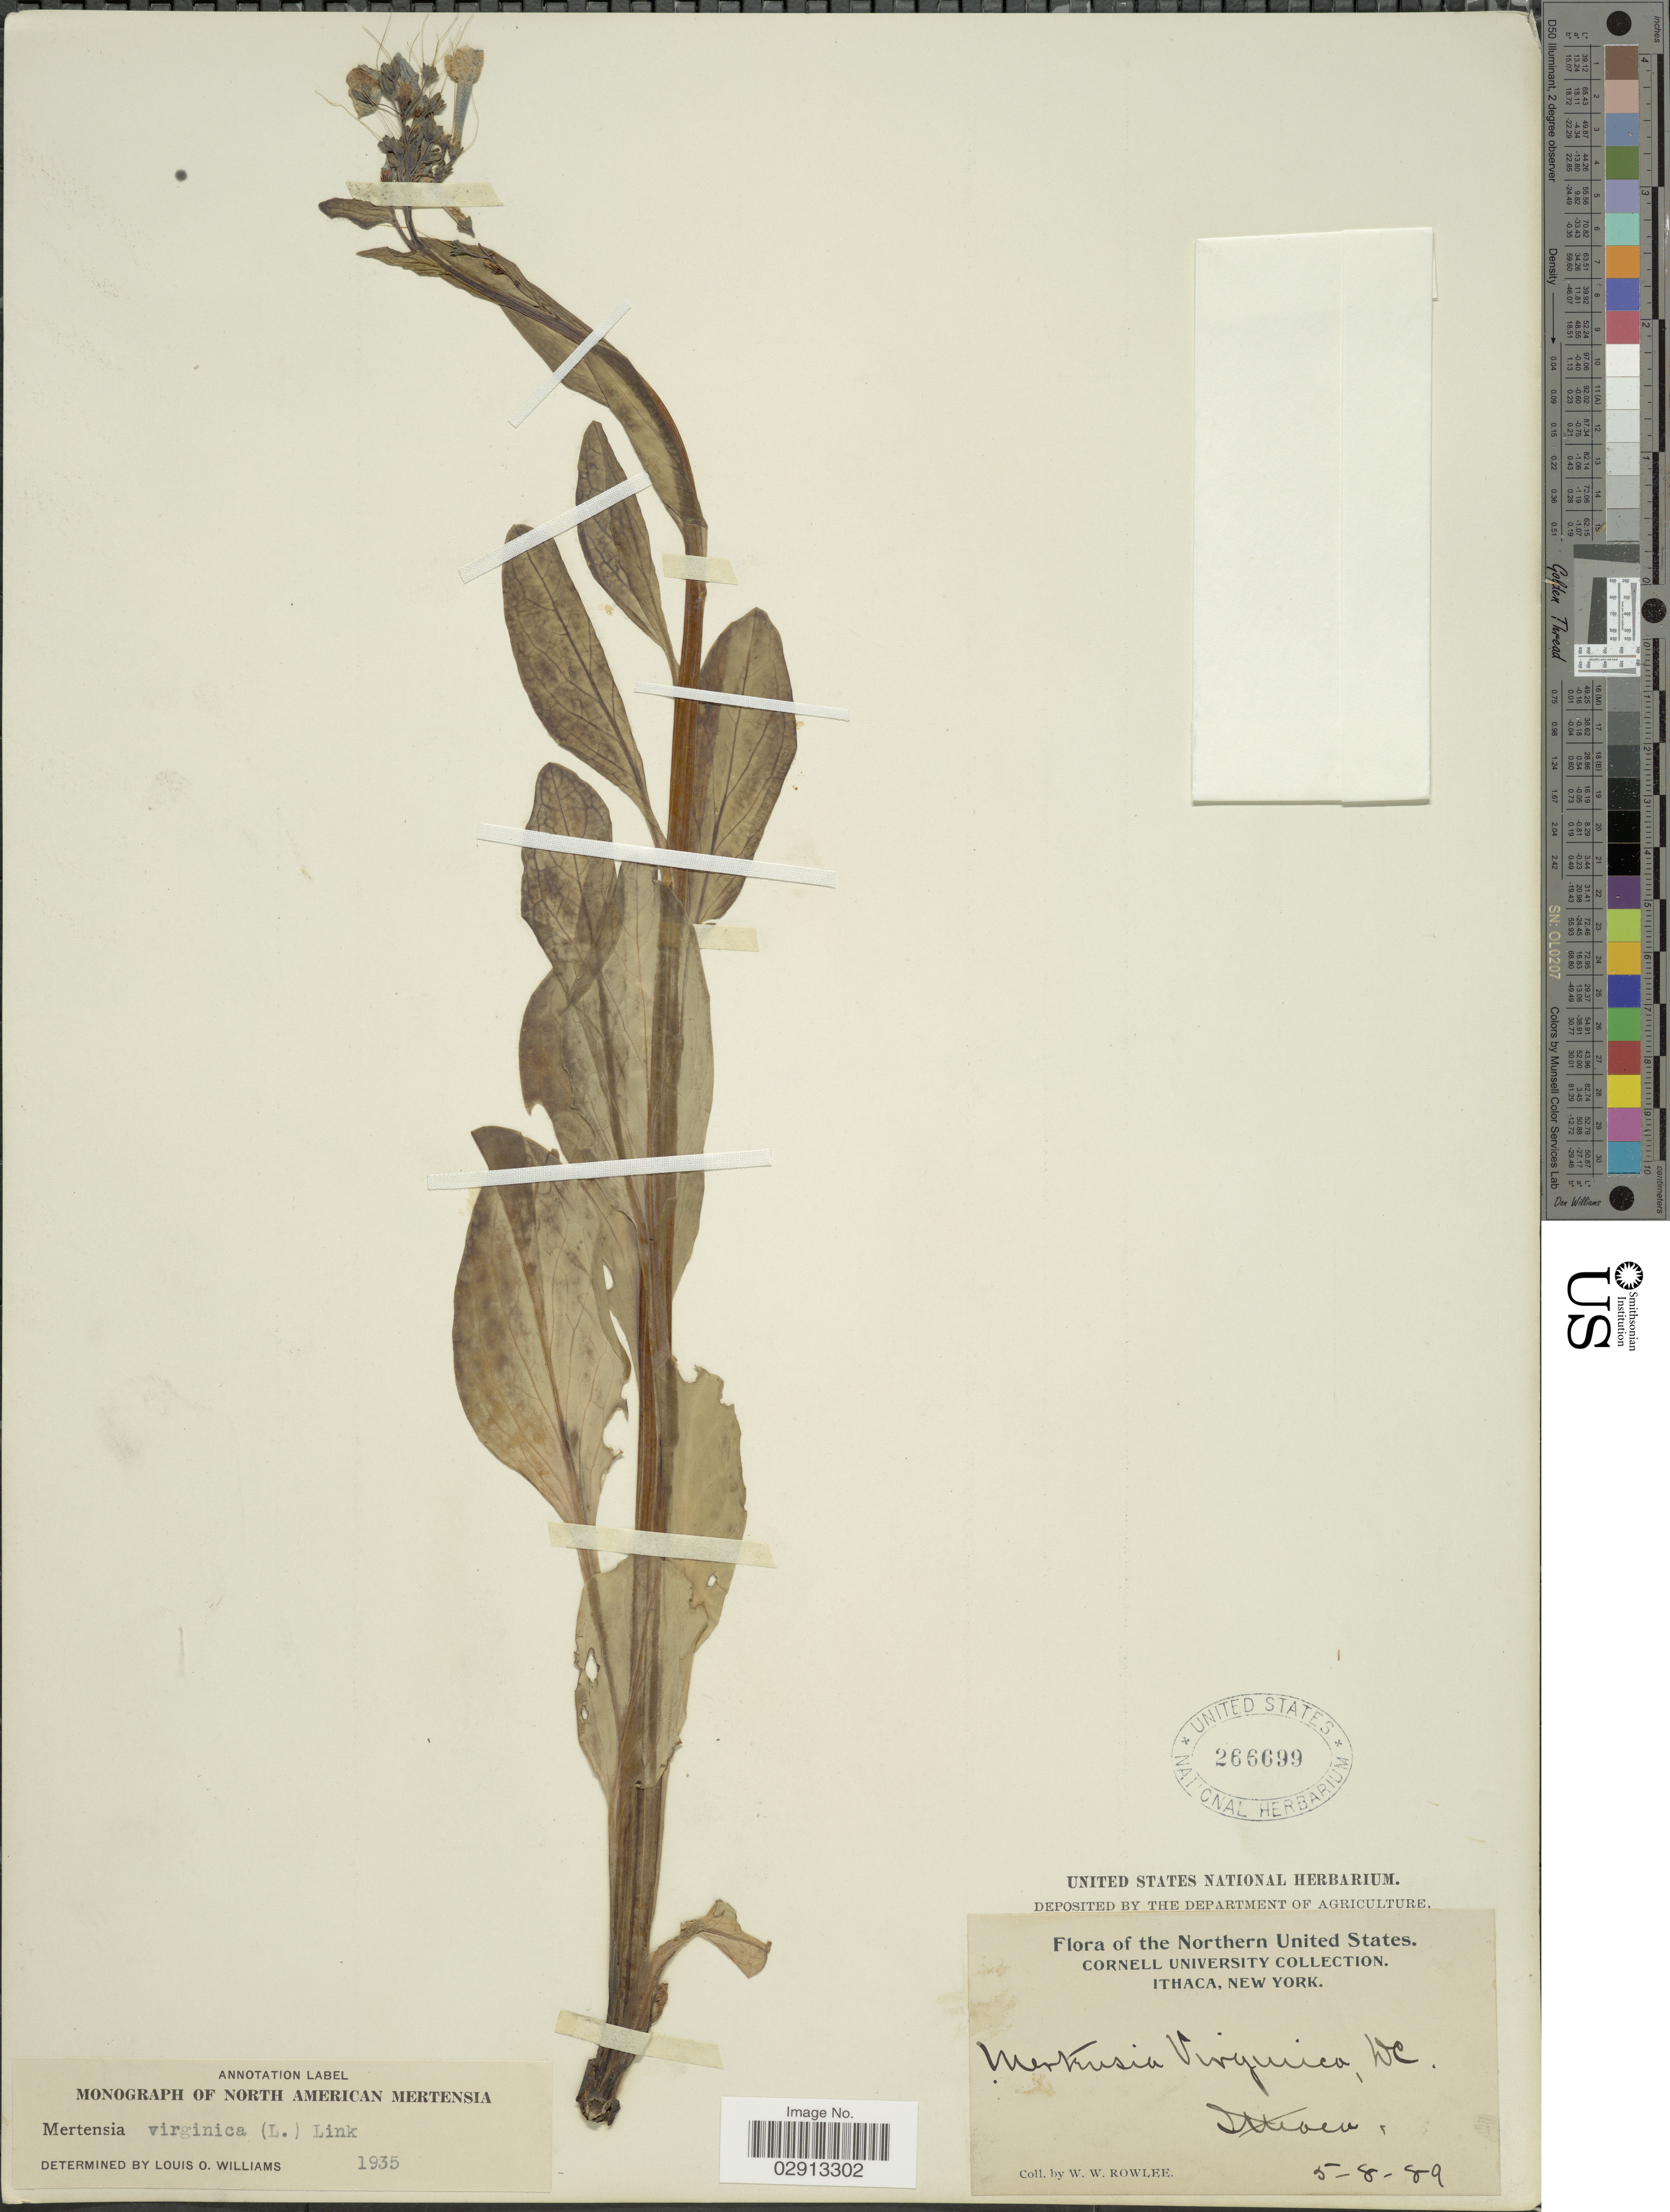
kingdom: Plantae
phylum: Tracheophyta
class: Magnoliopsida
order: Boraginales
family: Boraginaceae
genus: Mertensia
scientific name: Mertensia virginica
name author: (L.) Pers. ex Link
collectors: W. W. Rowlee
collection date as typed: Transcribed d/m/y: 8/5/89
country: United States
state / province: New York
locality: The Northern United States. Ithaca.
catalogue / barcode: US 266699